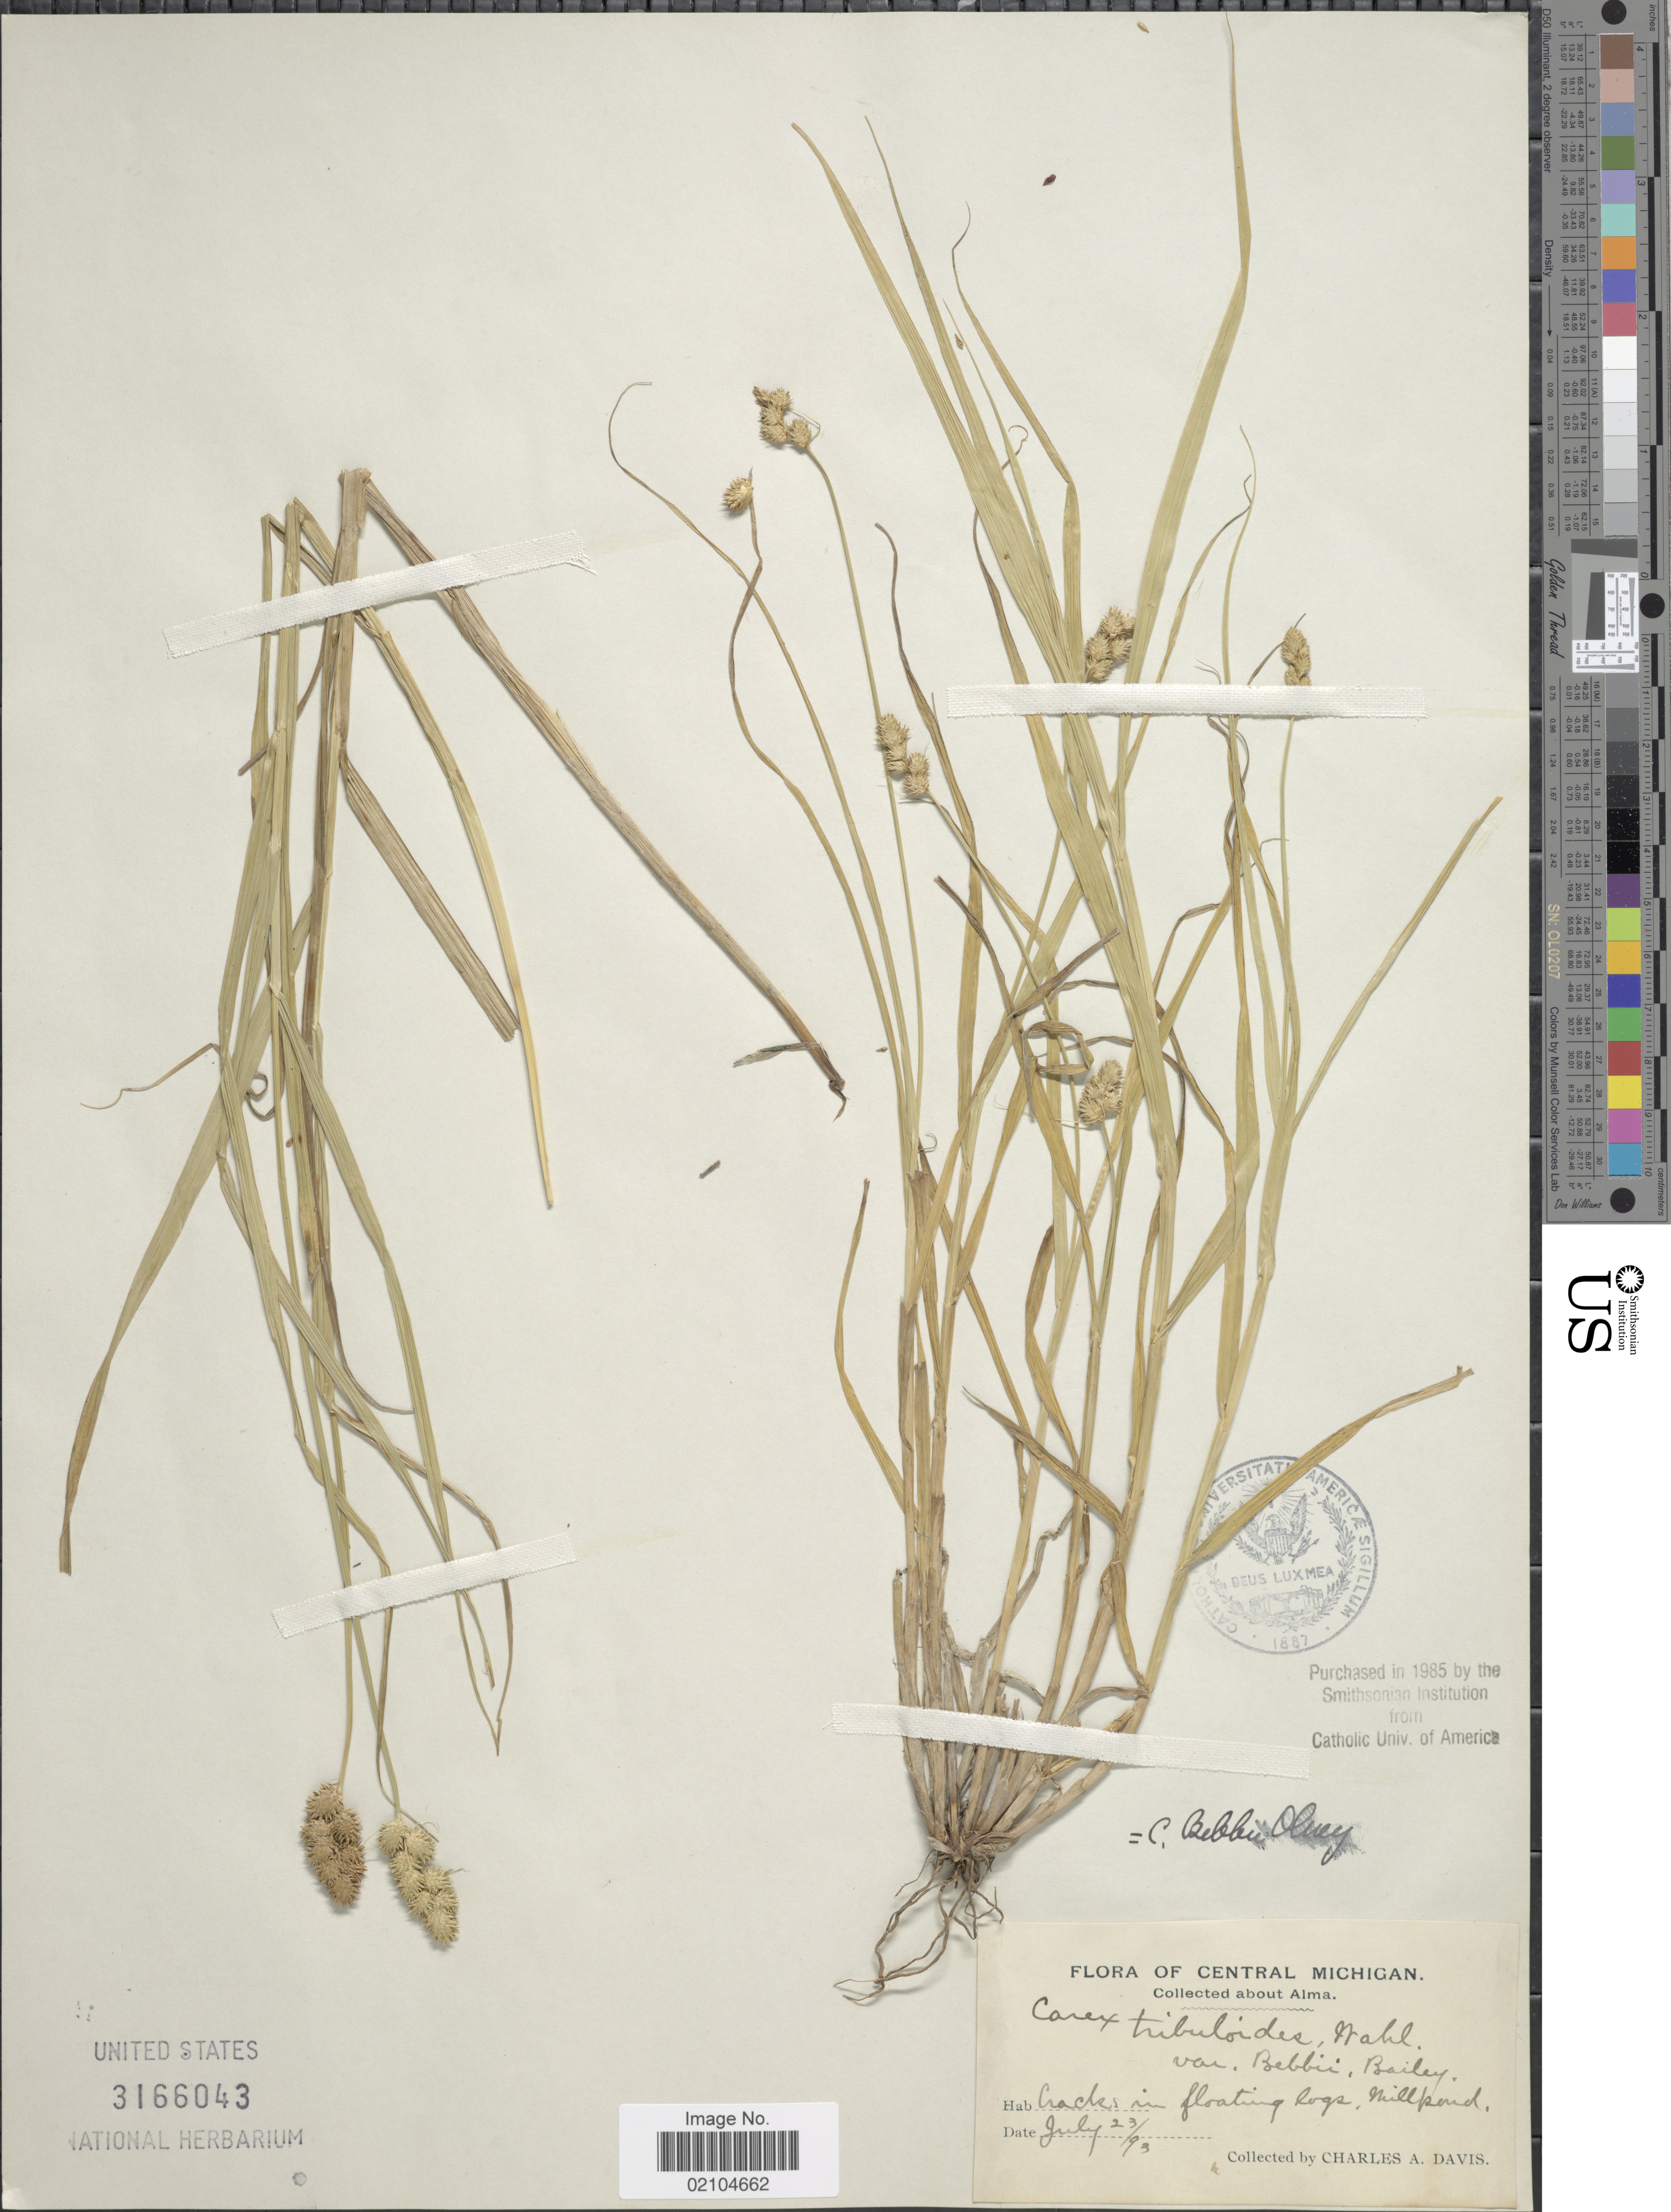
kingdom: Plantae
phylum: Tracheophyta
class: Liliopsida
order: Poales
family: Cyperaceae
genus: Carex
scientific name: Carex bebbii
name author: (L.H. Bailey) Olney ex Fernald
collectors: C. Davis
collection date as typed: Transcribed d/m/y: 23/7/93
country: United States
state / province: Michigan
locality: Central Michigan, About Alma, Millpond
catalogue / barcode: US 3166043